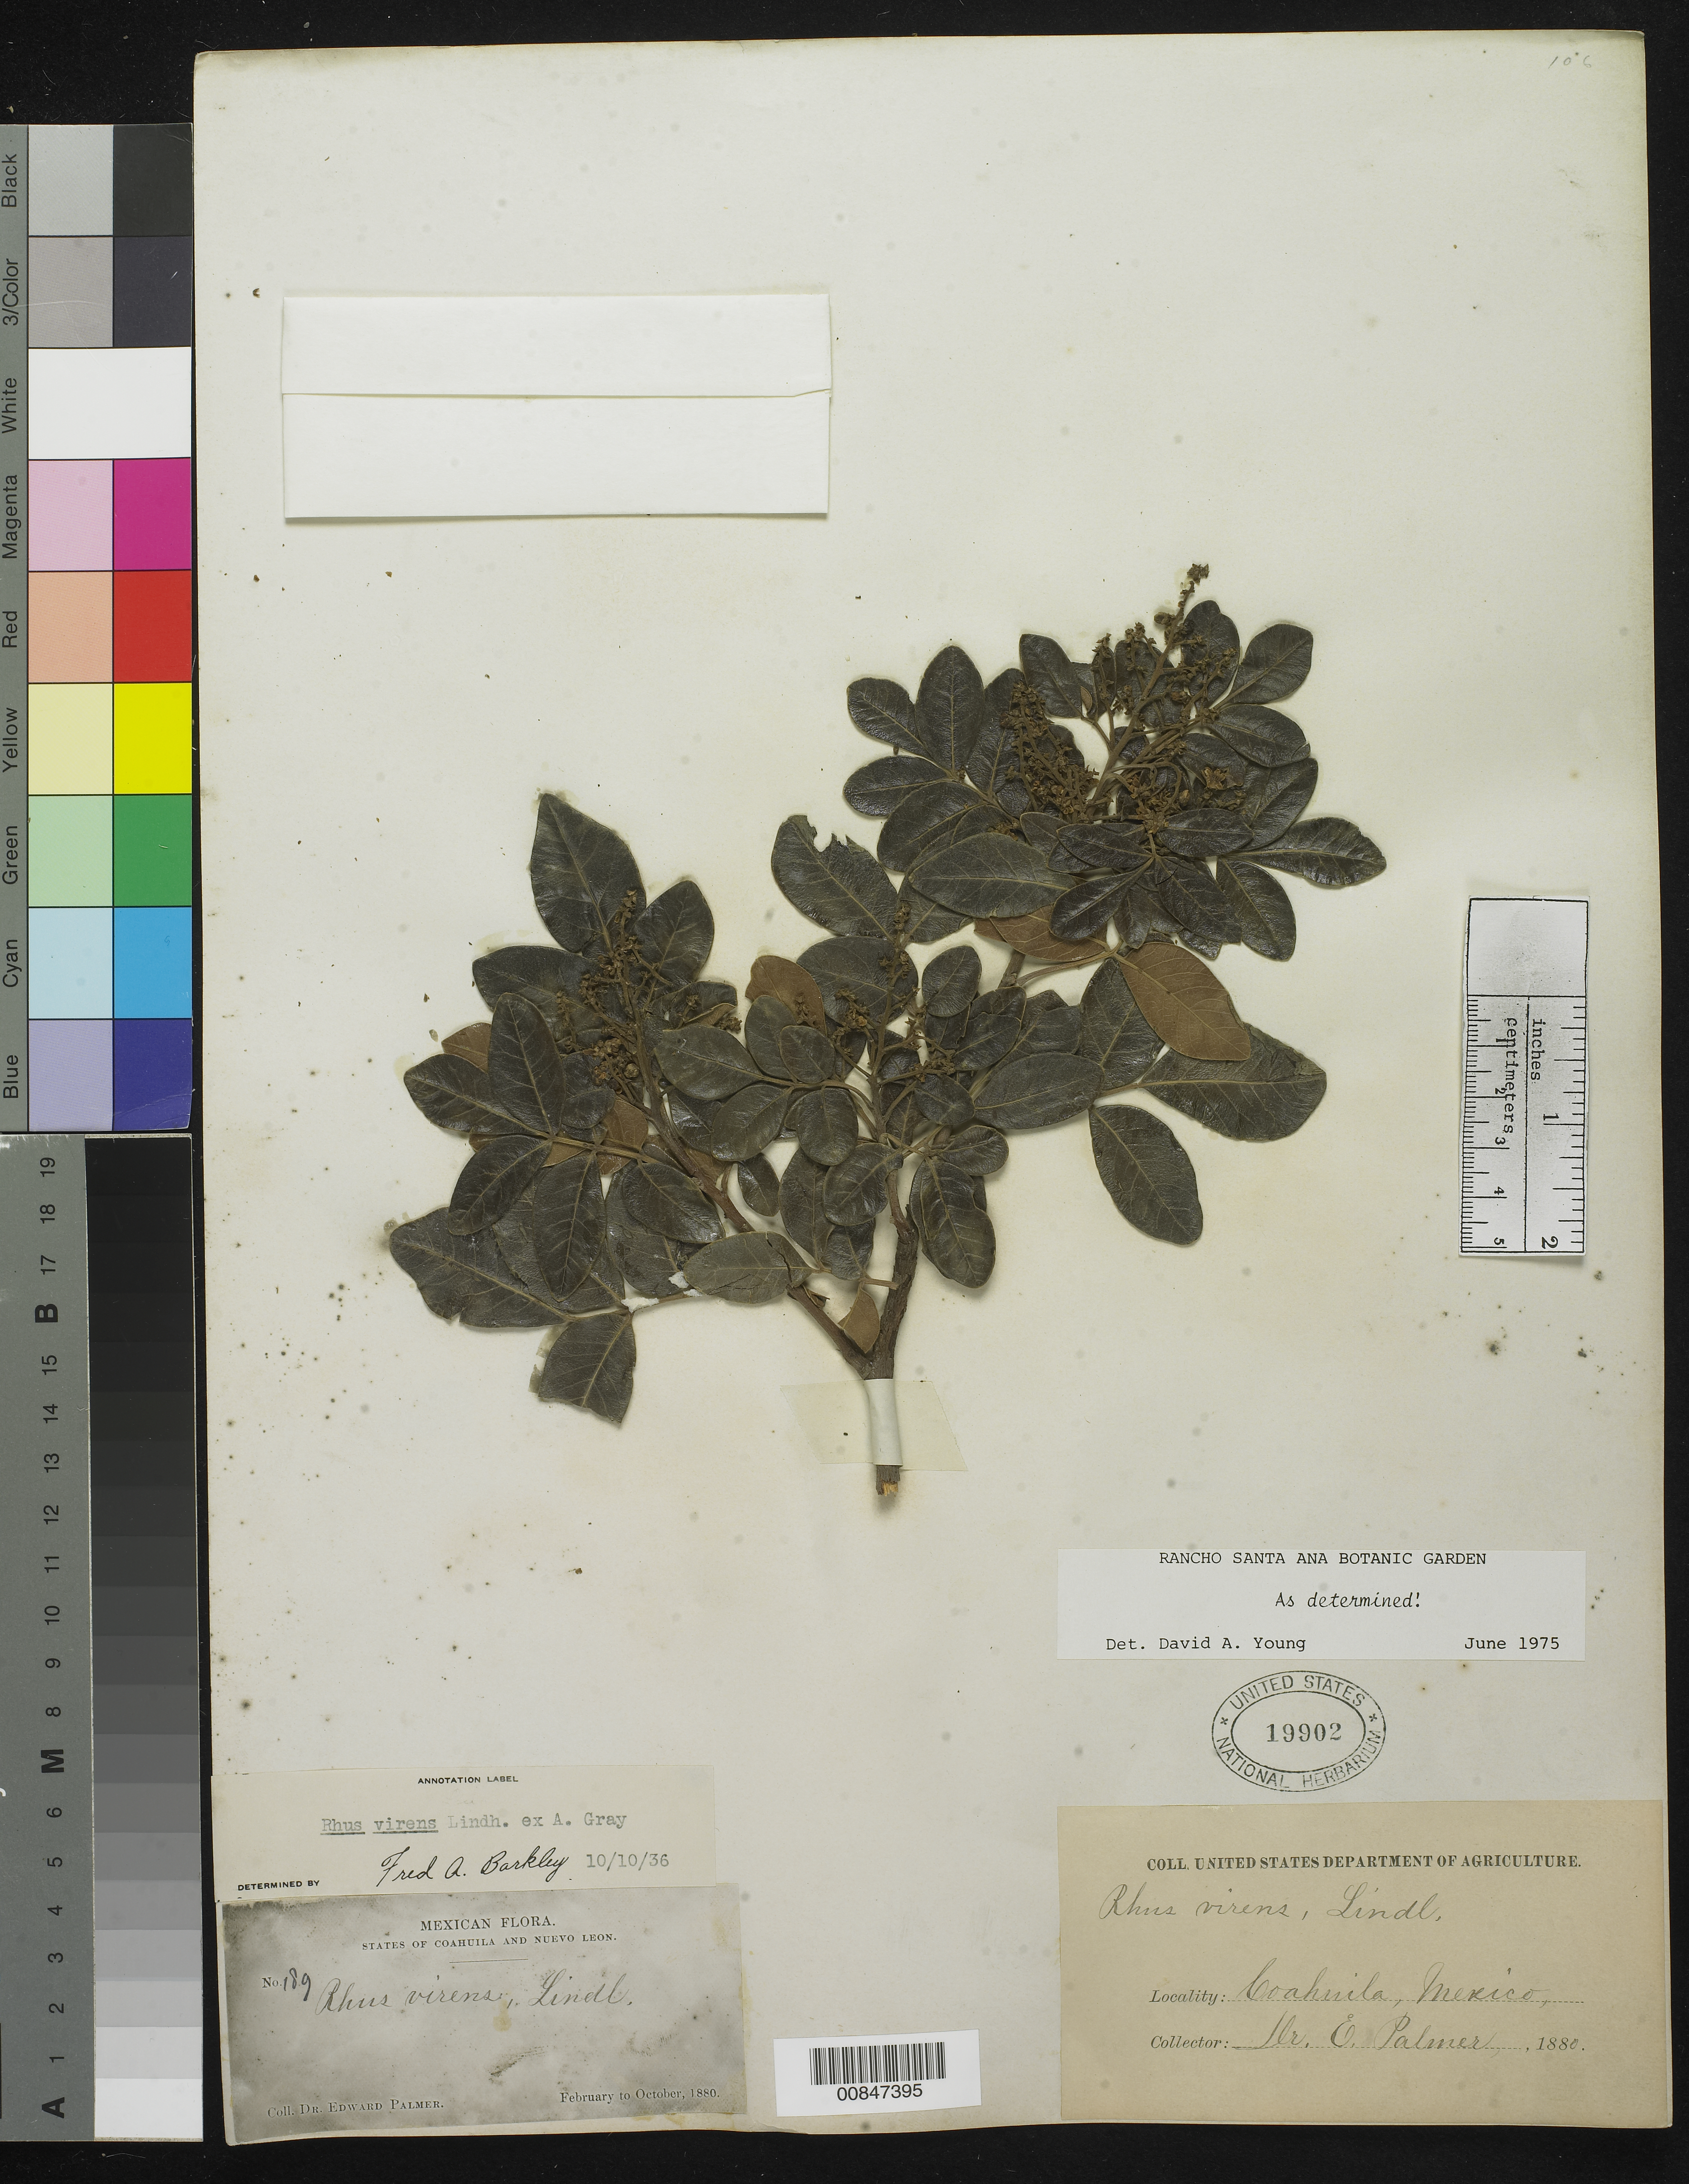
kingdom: Plantae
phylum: Tracheophyta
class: Magnoliopsida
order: Sapindales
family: Anacardiaceae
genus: Rhus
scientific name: Rhus virens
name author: Lindh. ex A. Gray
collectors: E. Palmer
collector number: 189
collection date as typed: Feb 1880 to -- Oct 1880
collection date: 1880-02/1880-10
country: Mexico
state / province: Coahuila / Nuevo León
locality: States of Coahuila and Nuevo León.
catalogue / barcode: US 19902